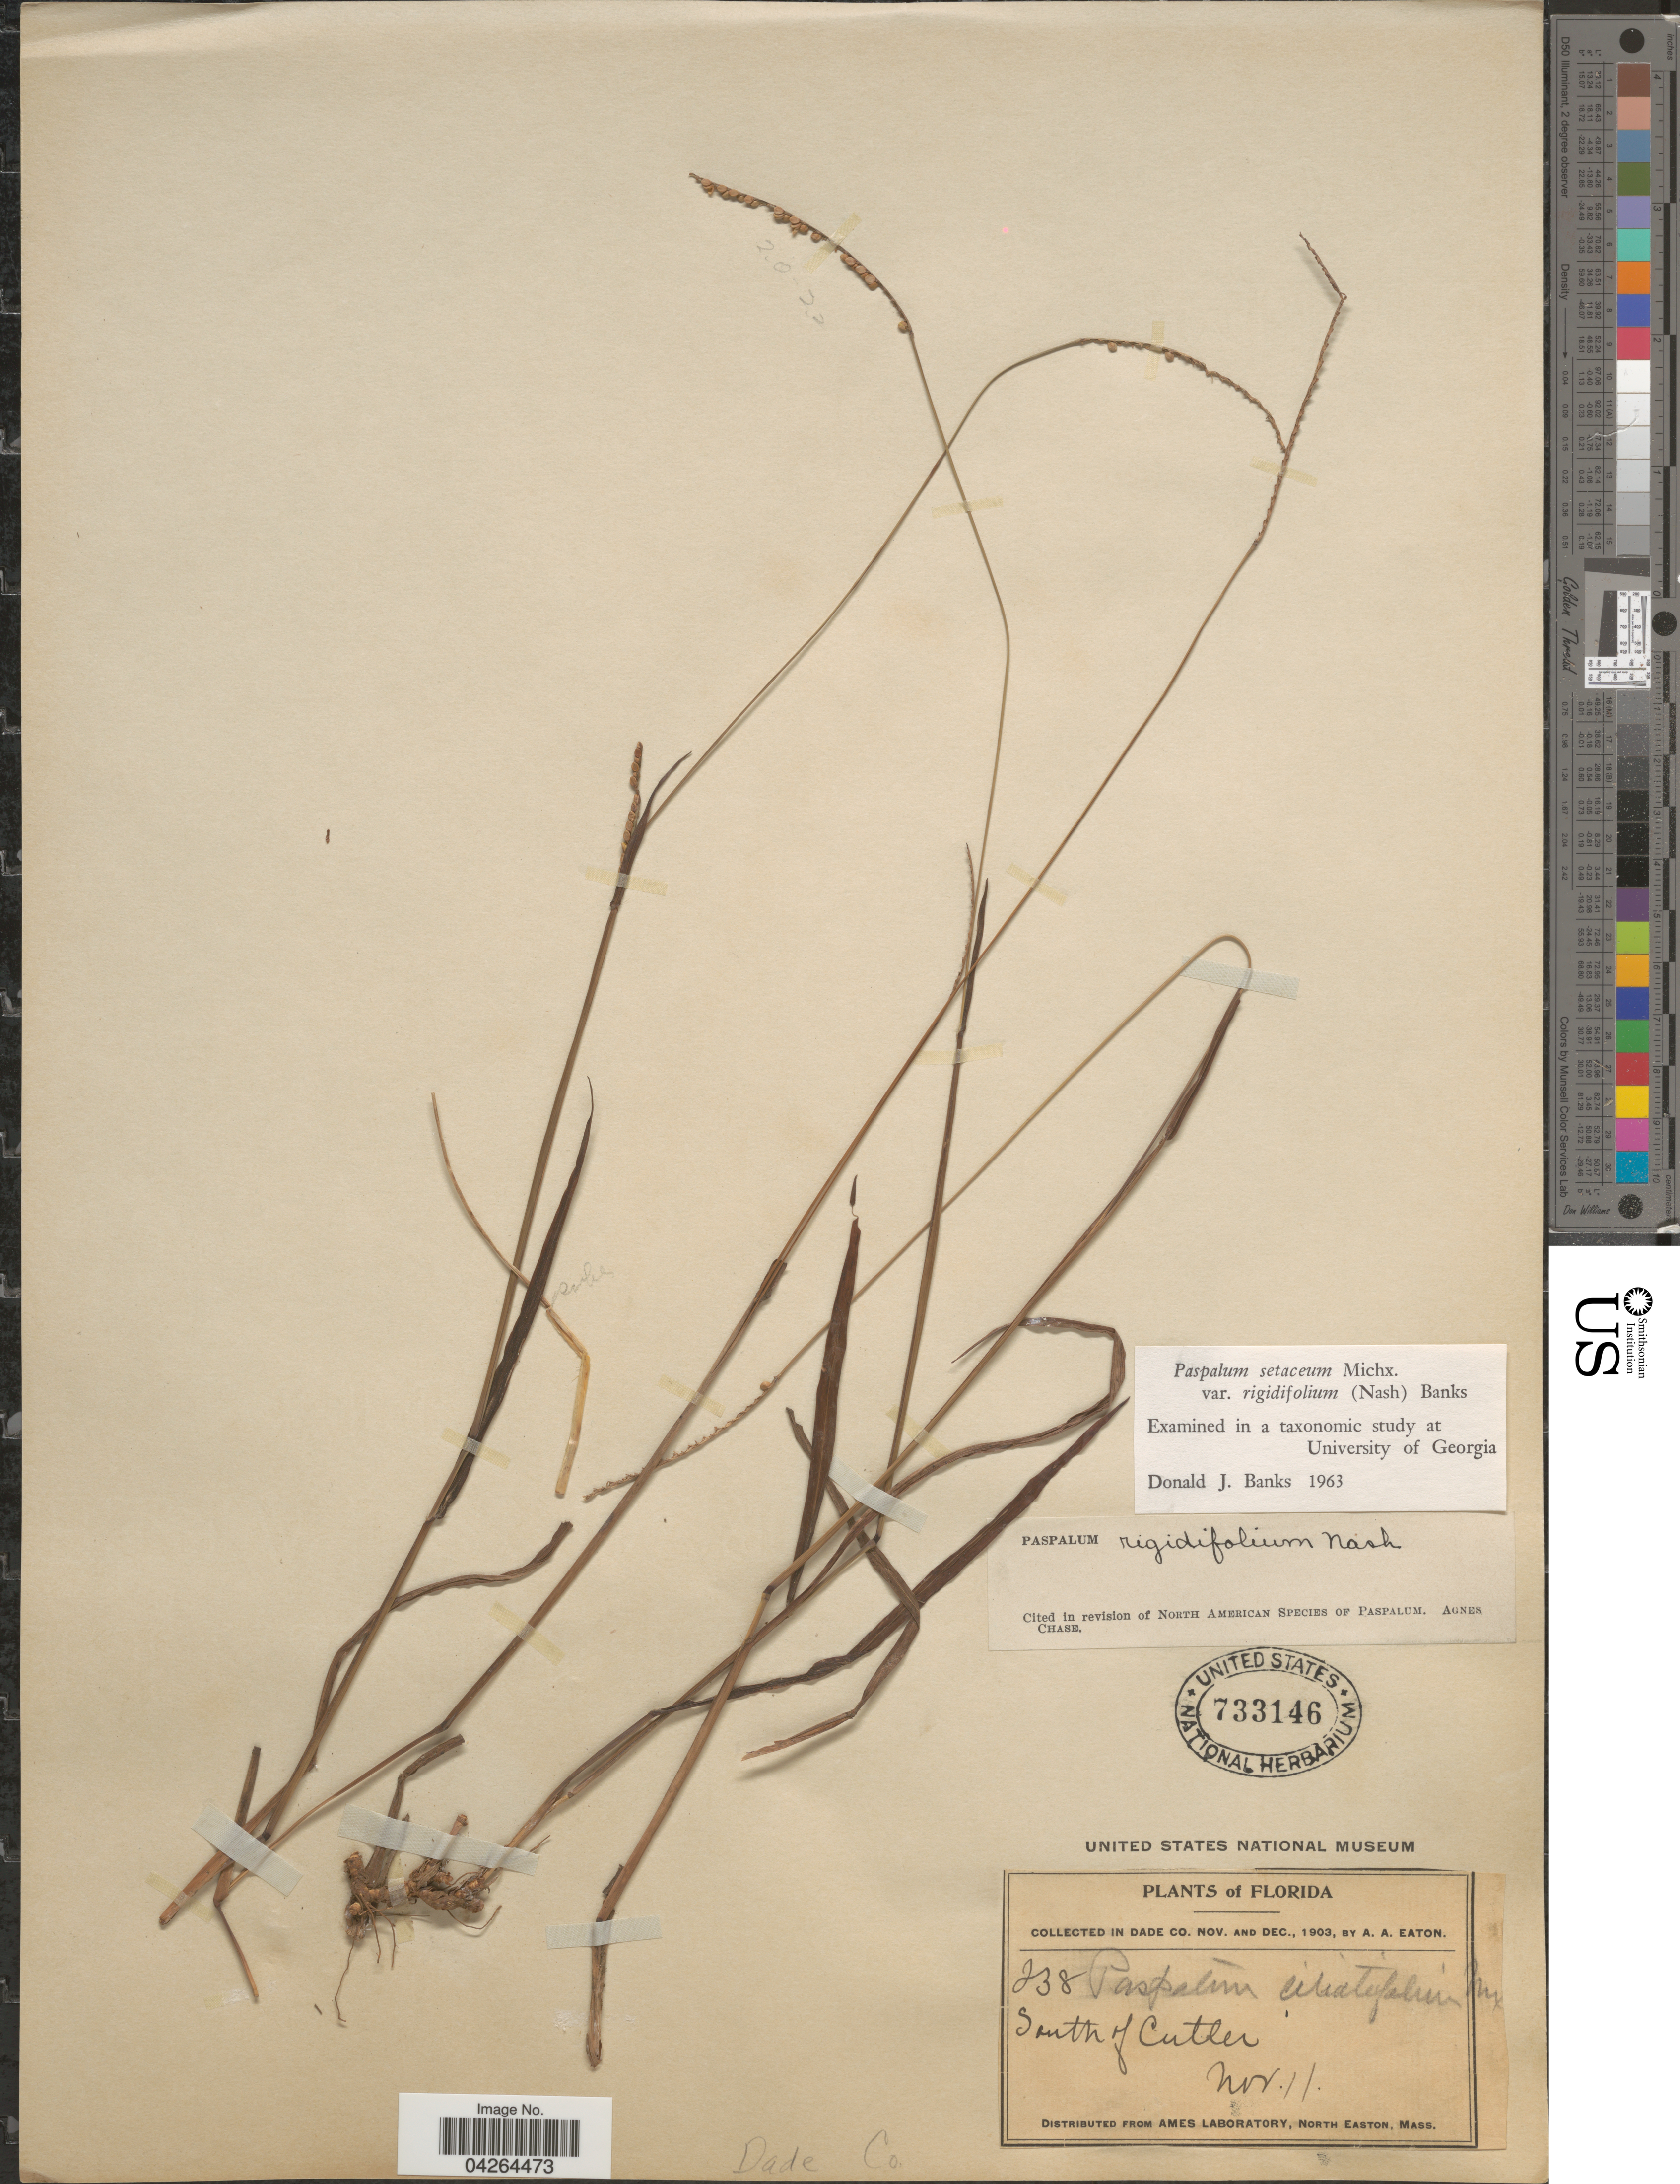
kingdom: Plantae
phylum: Tracheophyta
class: Liliopsida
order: Poales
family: Poaceae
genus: Paspalum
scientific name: Paspalum setaceum var. rigidifolium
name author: (Nash) D.J. Banks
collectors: A. A. Eaton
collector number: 238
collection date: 1903-11-11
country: United States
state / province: Florida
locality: In Dade Co. South of Cutler. Dade Co.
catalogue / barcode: US 733146